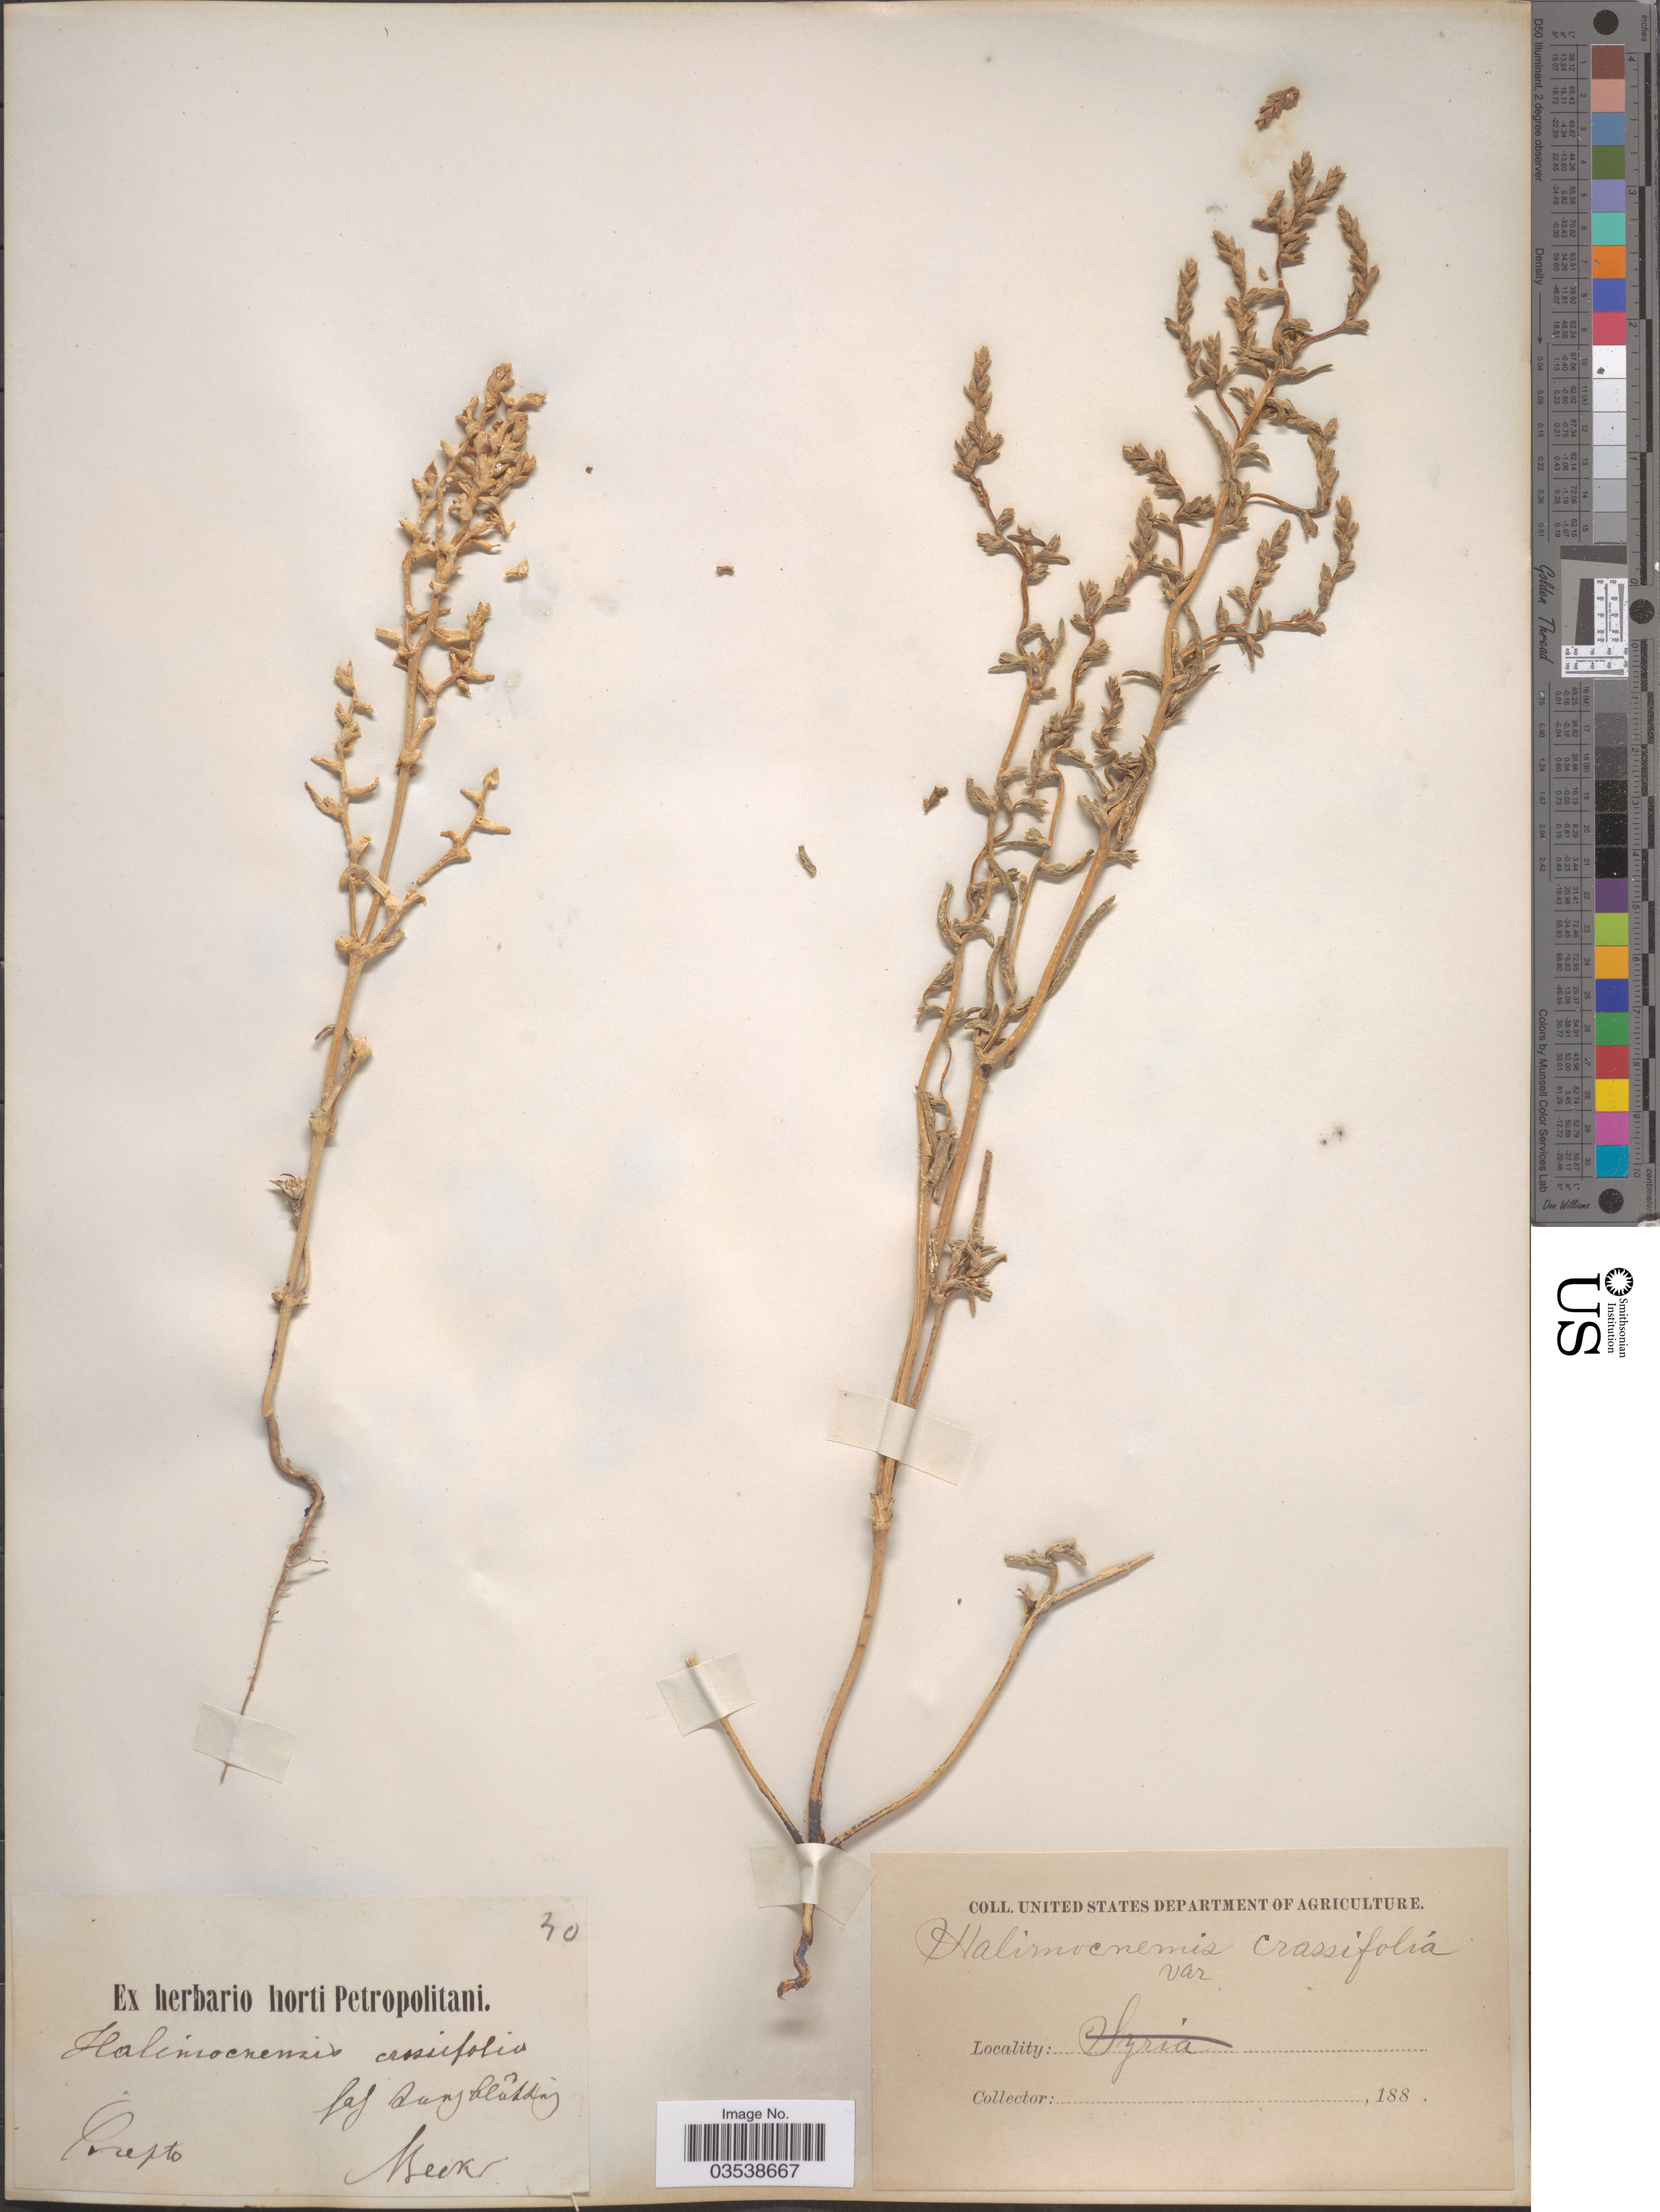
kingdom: Plantae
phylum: Tracheophyta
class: Magnoliopsida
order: Caryophyllales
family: Amaranthaceae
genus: Halimocnemis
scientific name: Halimocnemis crassifolia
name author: (Pall.) C.A. Mey.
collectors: A. Becker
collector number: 30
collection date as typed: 188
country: Russian Federation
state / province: Volgograd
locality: Sarepta.